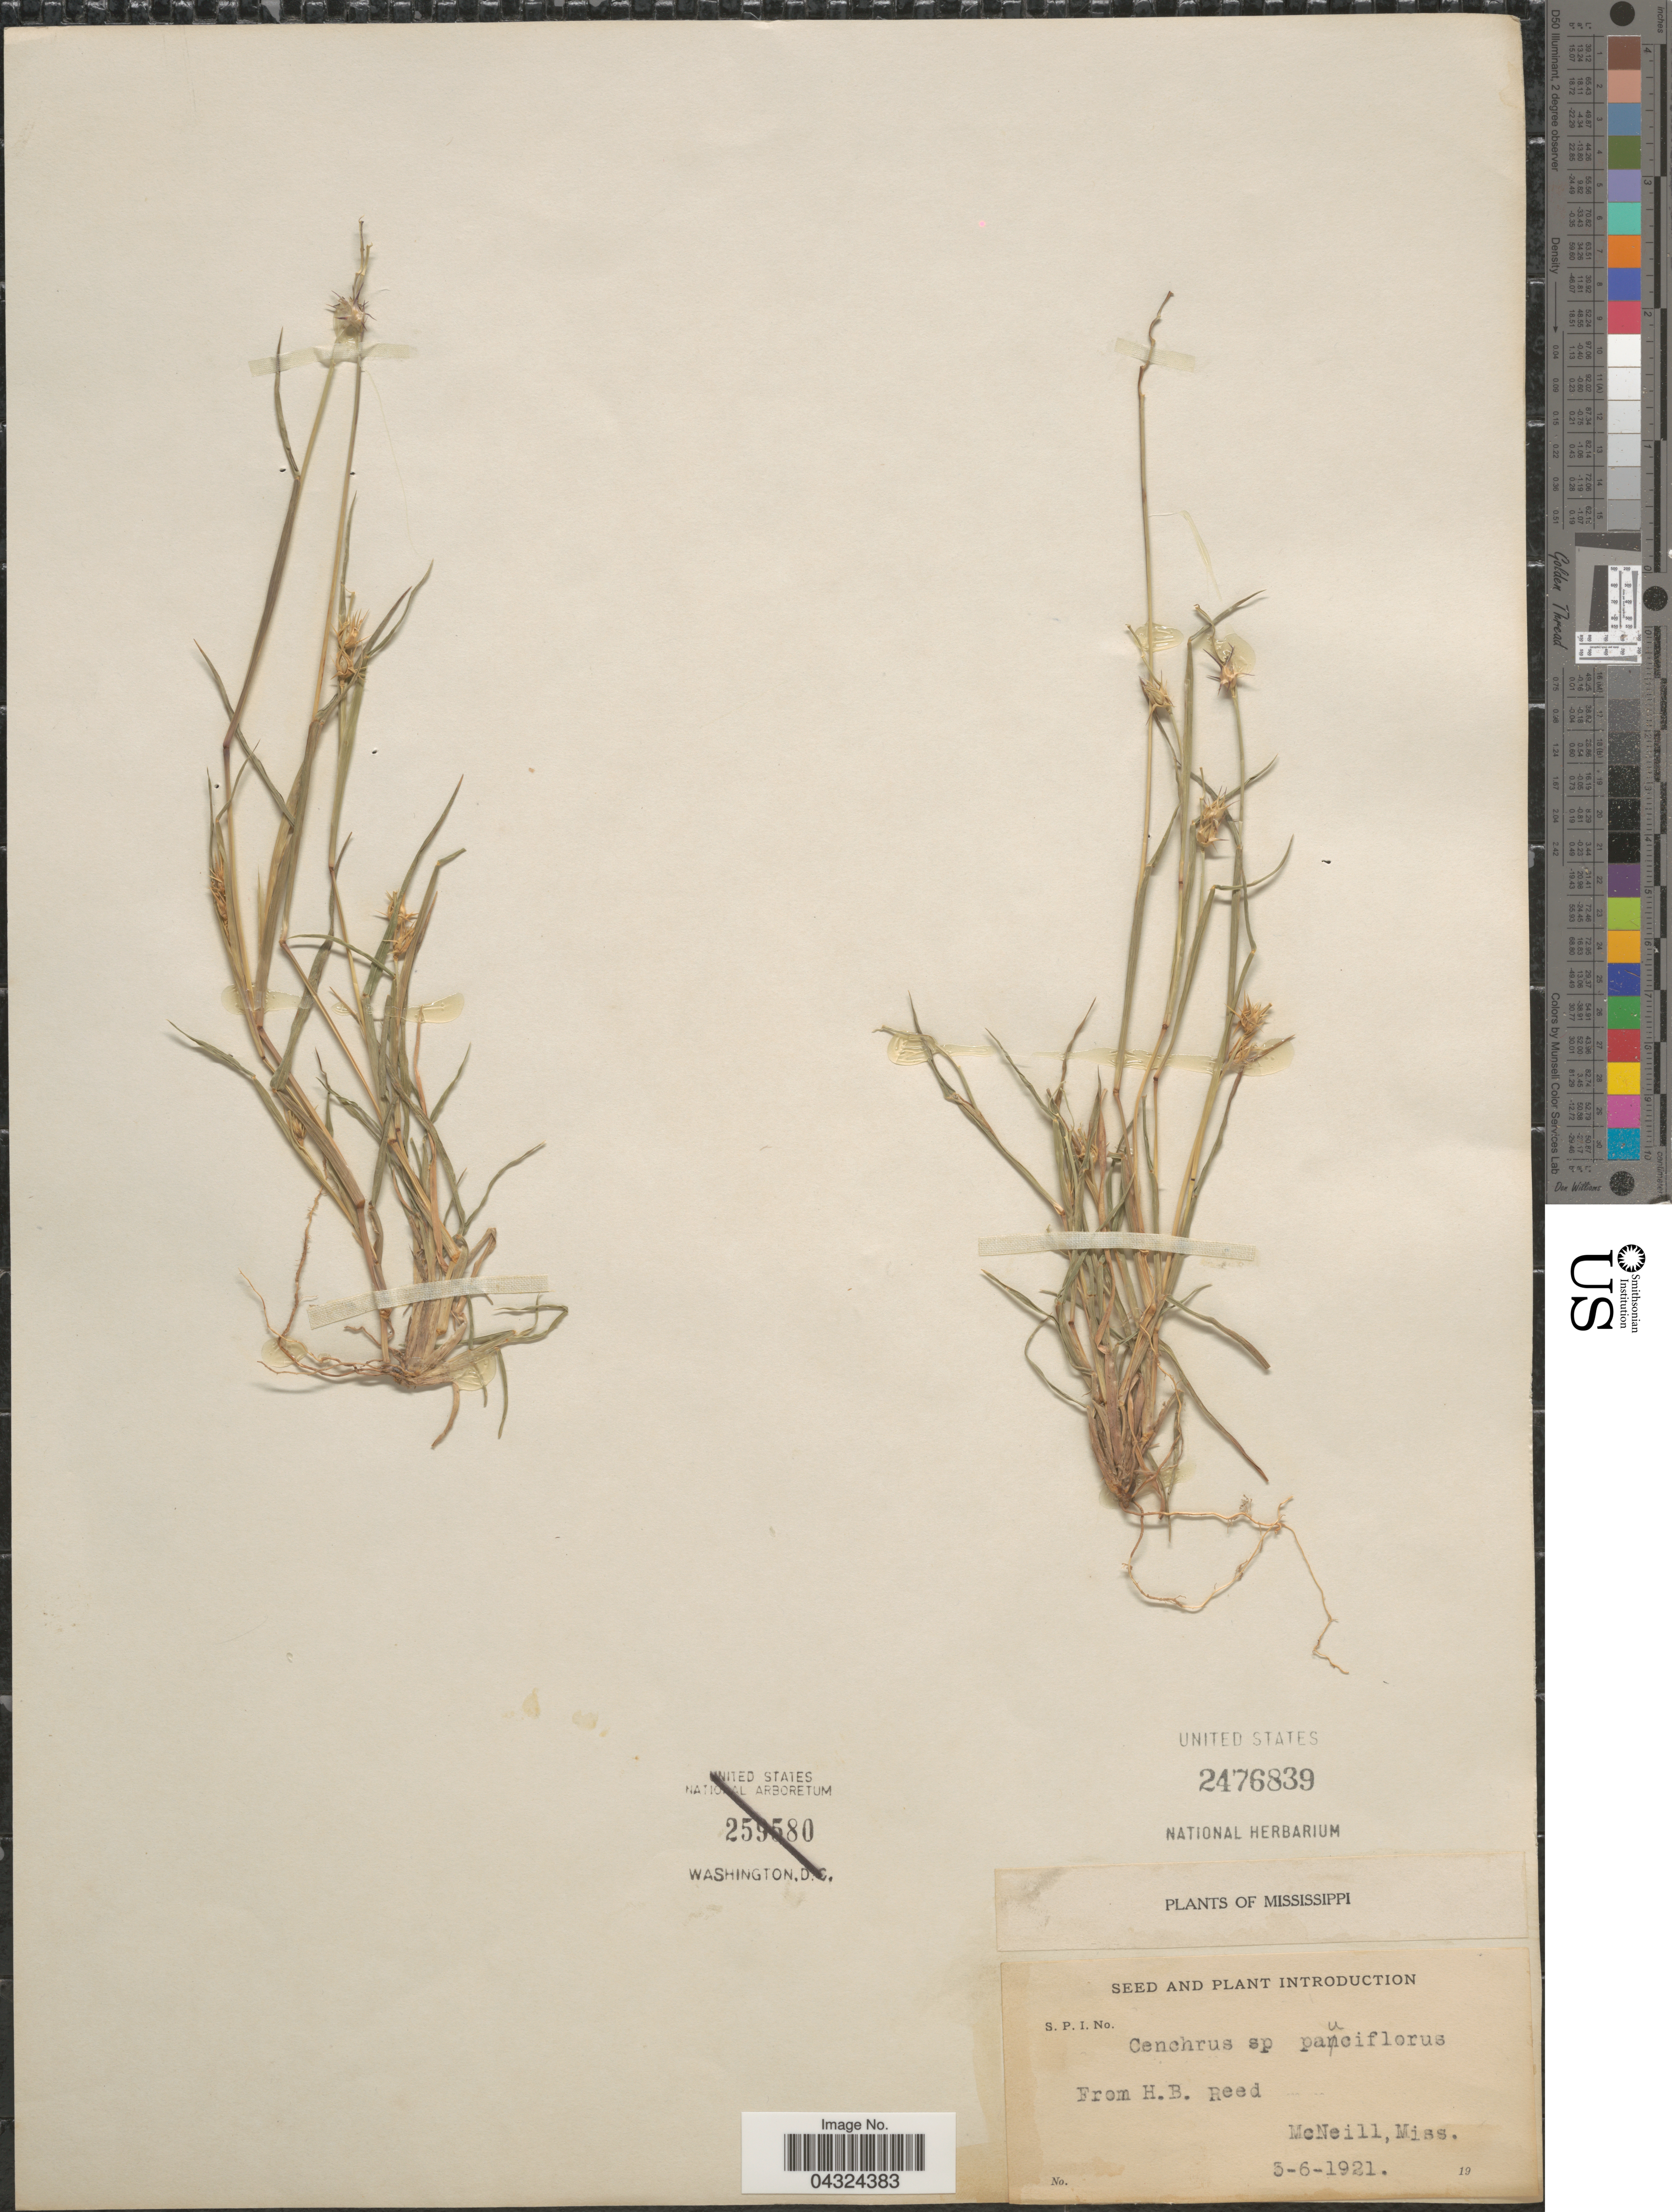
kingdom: Plantae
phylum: Tracheophyta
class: Liliopsida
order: Poales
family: Poaceae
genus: Cenchrus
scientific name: Cenchrus spinifex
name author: Cav.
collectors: H. Reed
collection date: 1921-06-03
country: United States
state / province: Mississippi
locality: McNeill.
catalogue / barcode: US 2476839